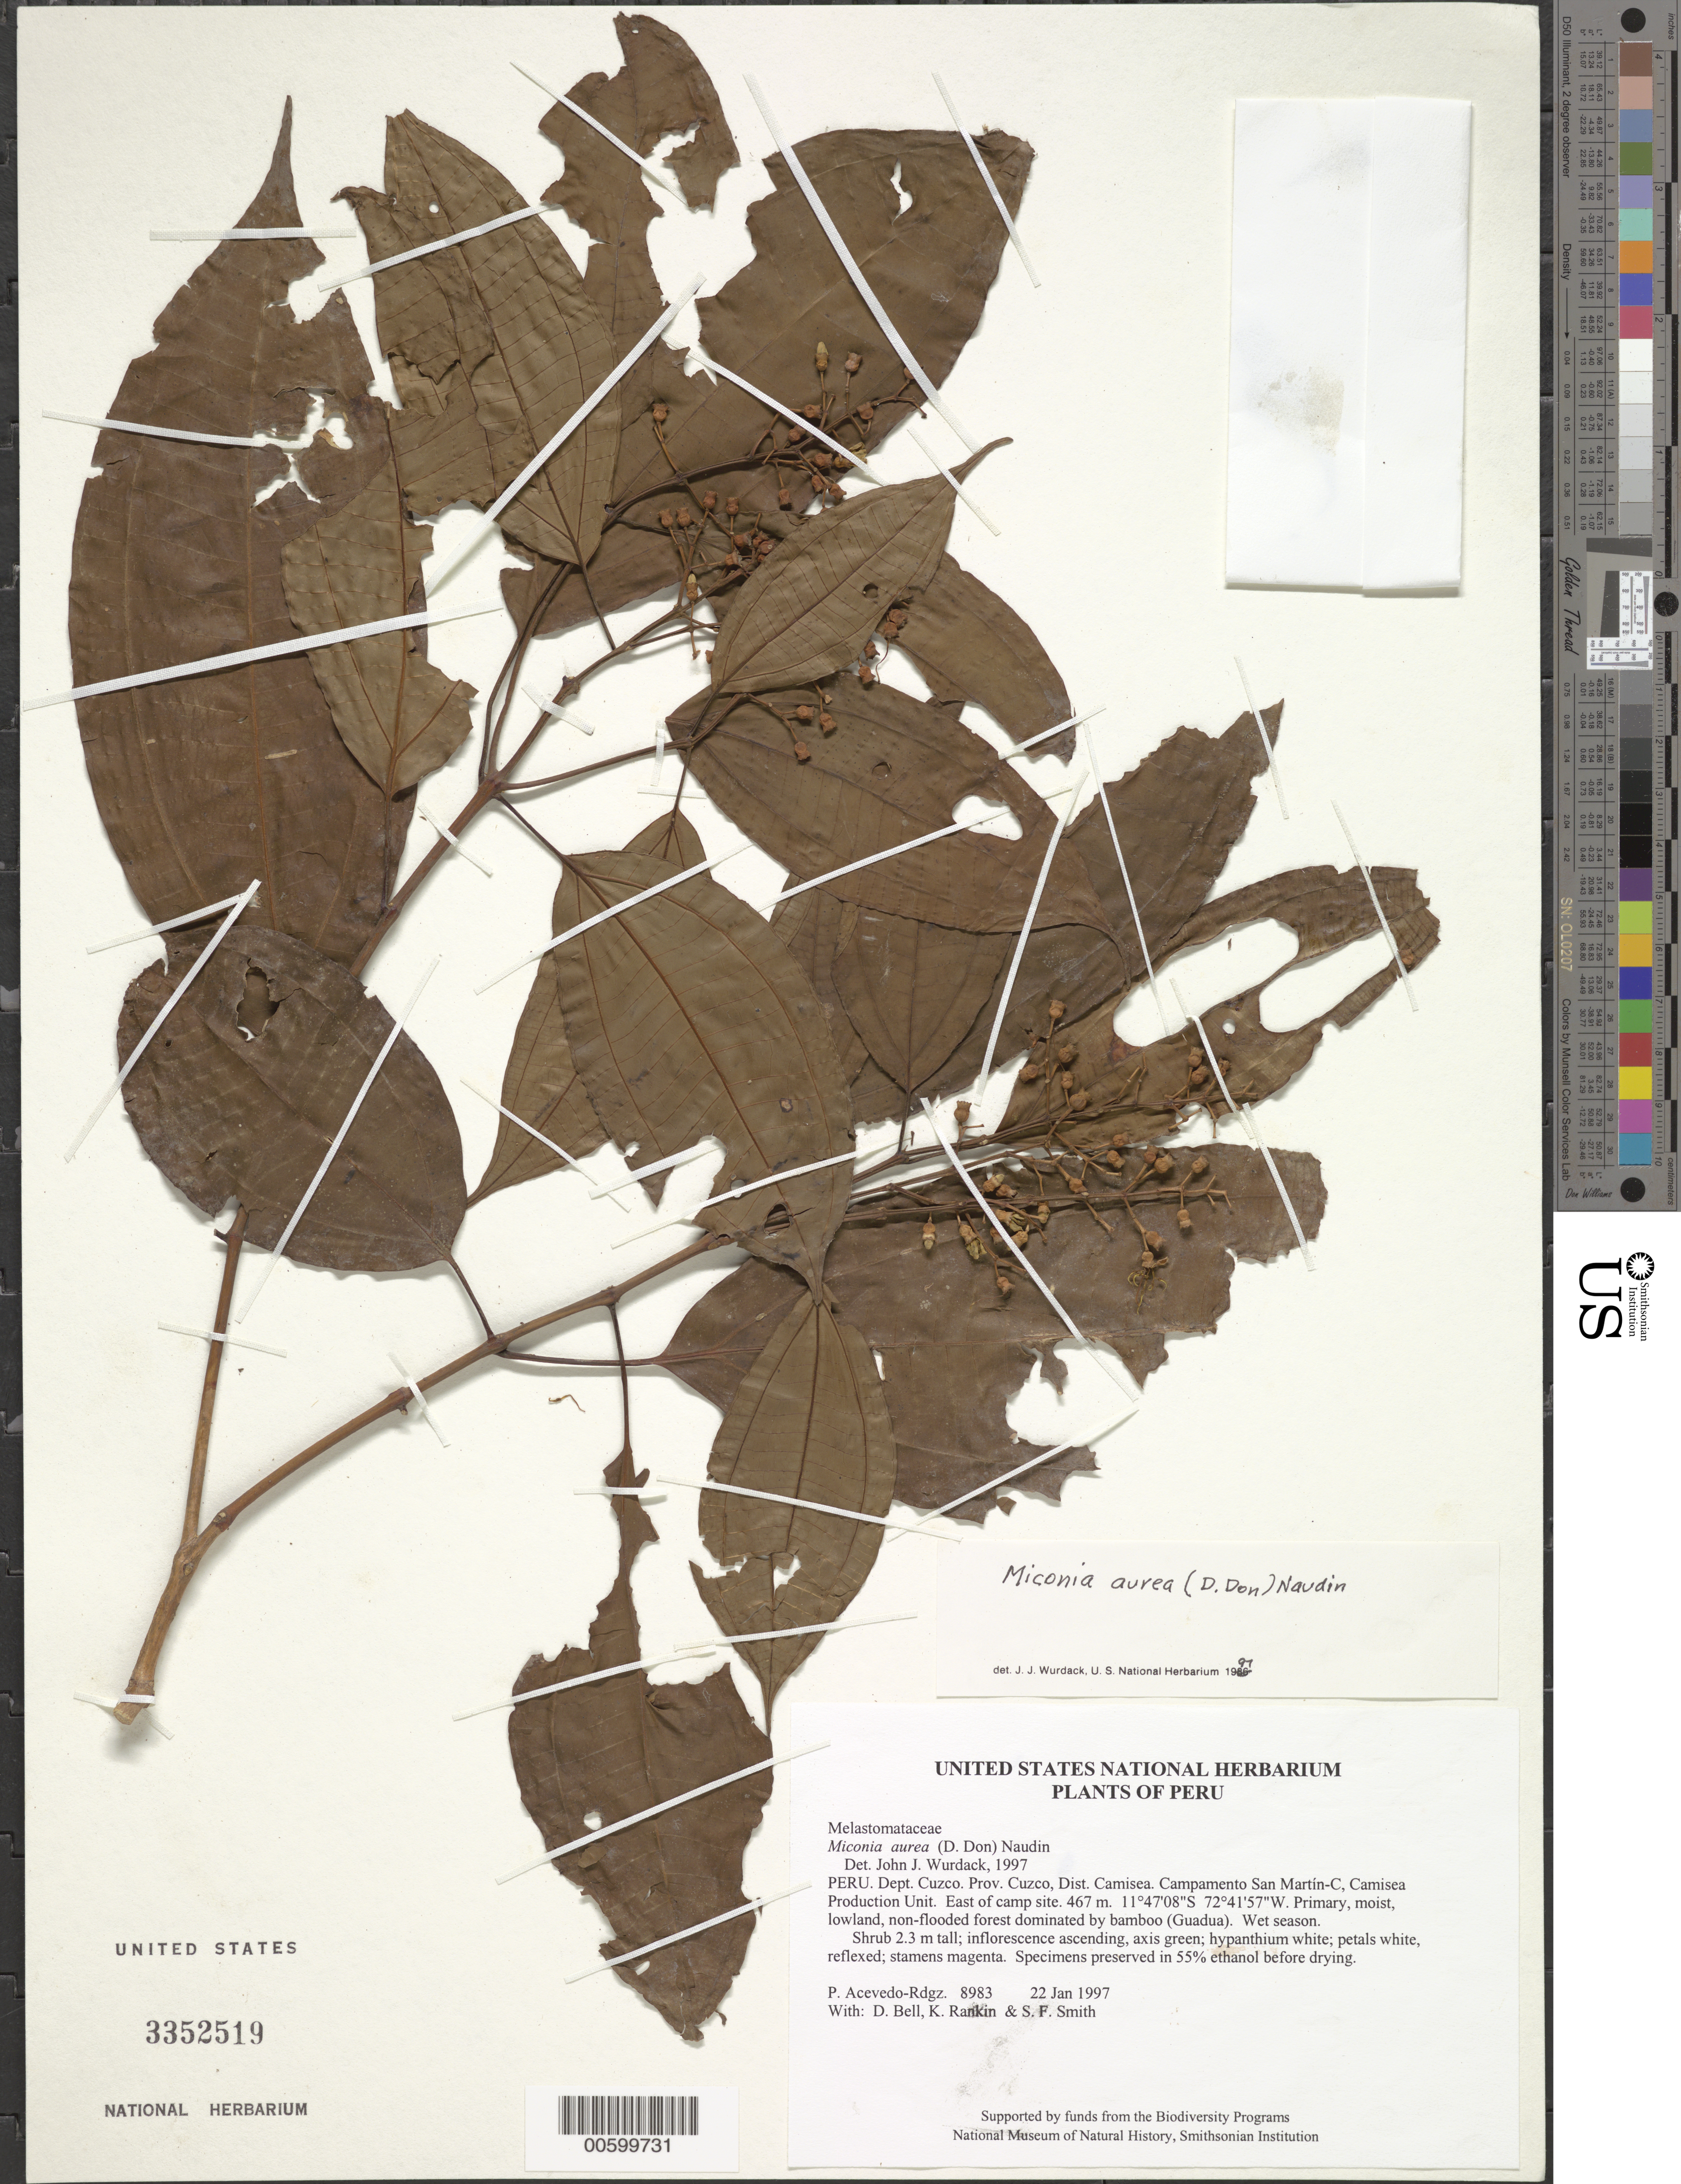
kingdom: Plantae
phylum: Tracheophyta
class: Magnoliopsida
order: Myrtales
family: Melastomataceae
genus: Miconia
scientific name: Miconia aurea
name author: (D. Don) Naudin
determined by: Wurdack, John J., (US), US (UNITED STATES)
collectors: P. Acevedo-Rodr., D. A. Bell, K. B. Rankin & S.F. Smith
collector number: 8983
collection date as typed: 22 Jan 1997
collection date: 1997-01-22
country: Peru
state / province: Cusco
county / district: Cusco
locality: Districto Camisea, Campamento San Martín-C, Camisea Production Unit. East of camp site.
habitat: Primary, moist, lowland, non-flooded forest dominated by bamboo (Guadua). Wet season.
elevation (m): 467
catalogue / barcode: US 3362519